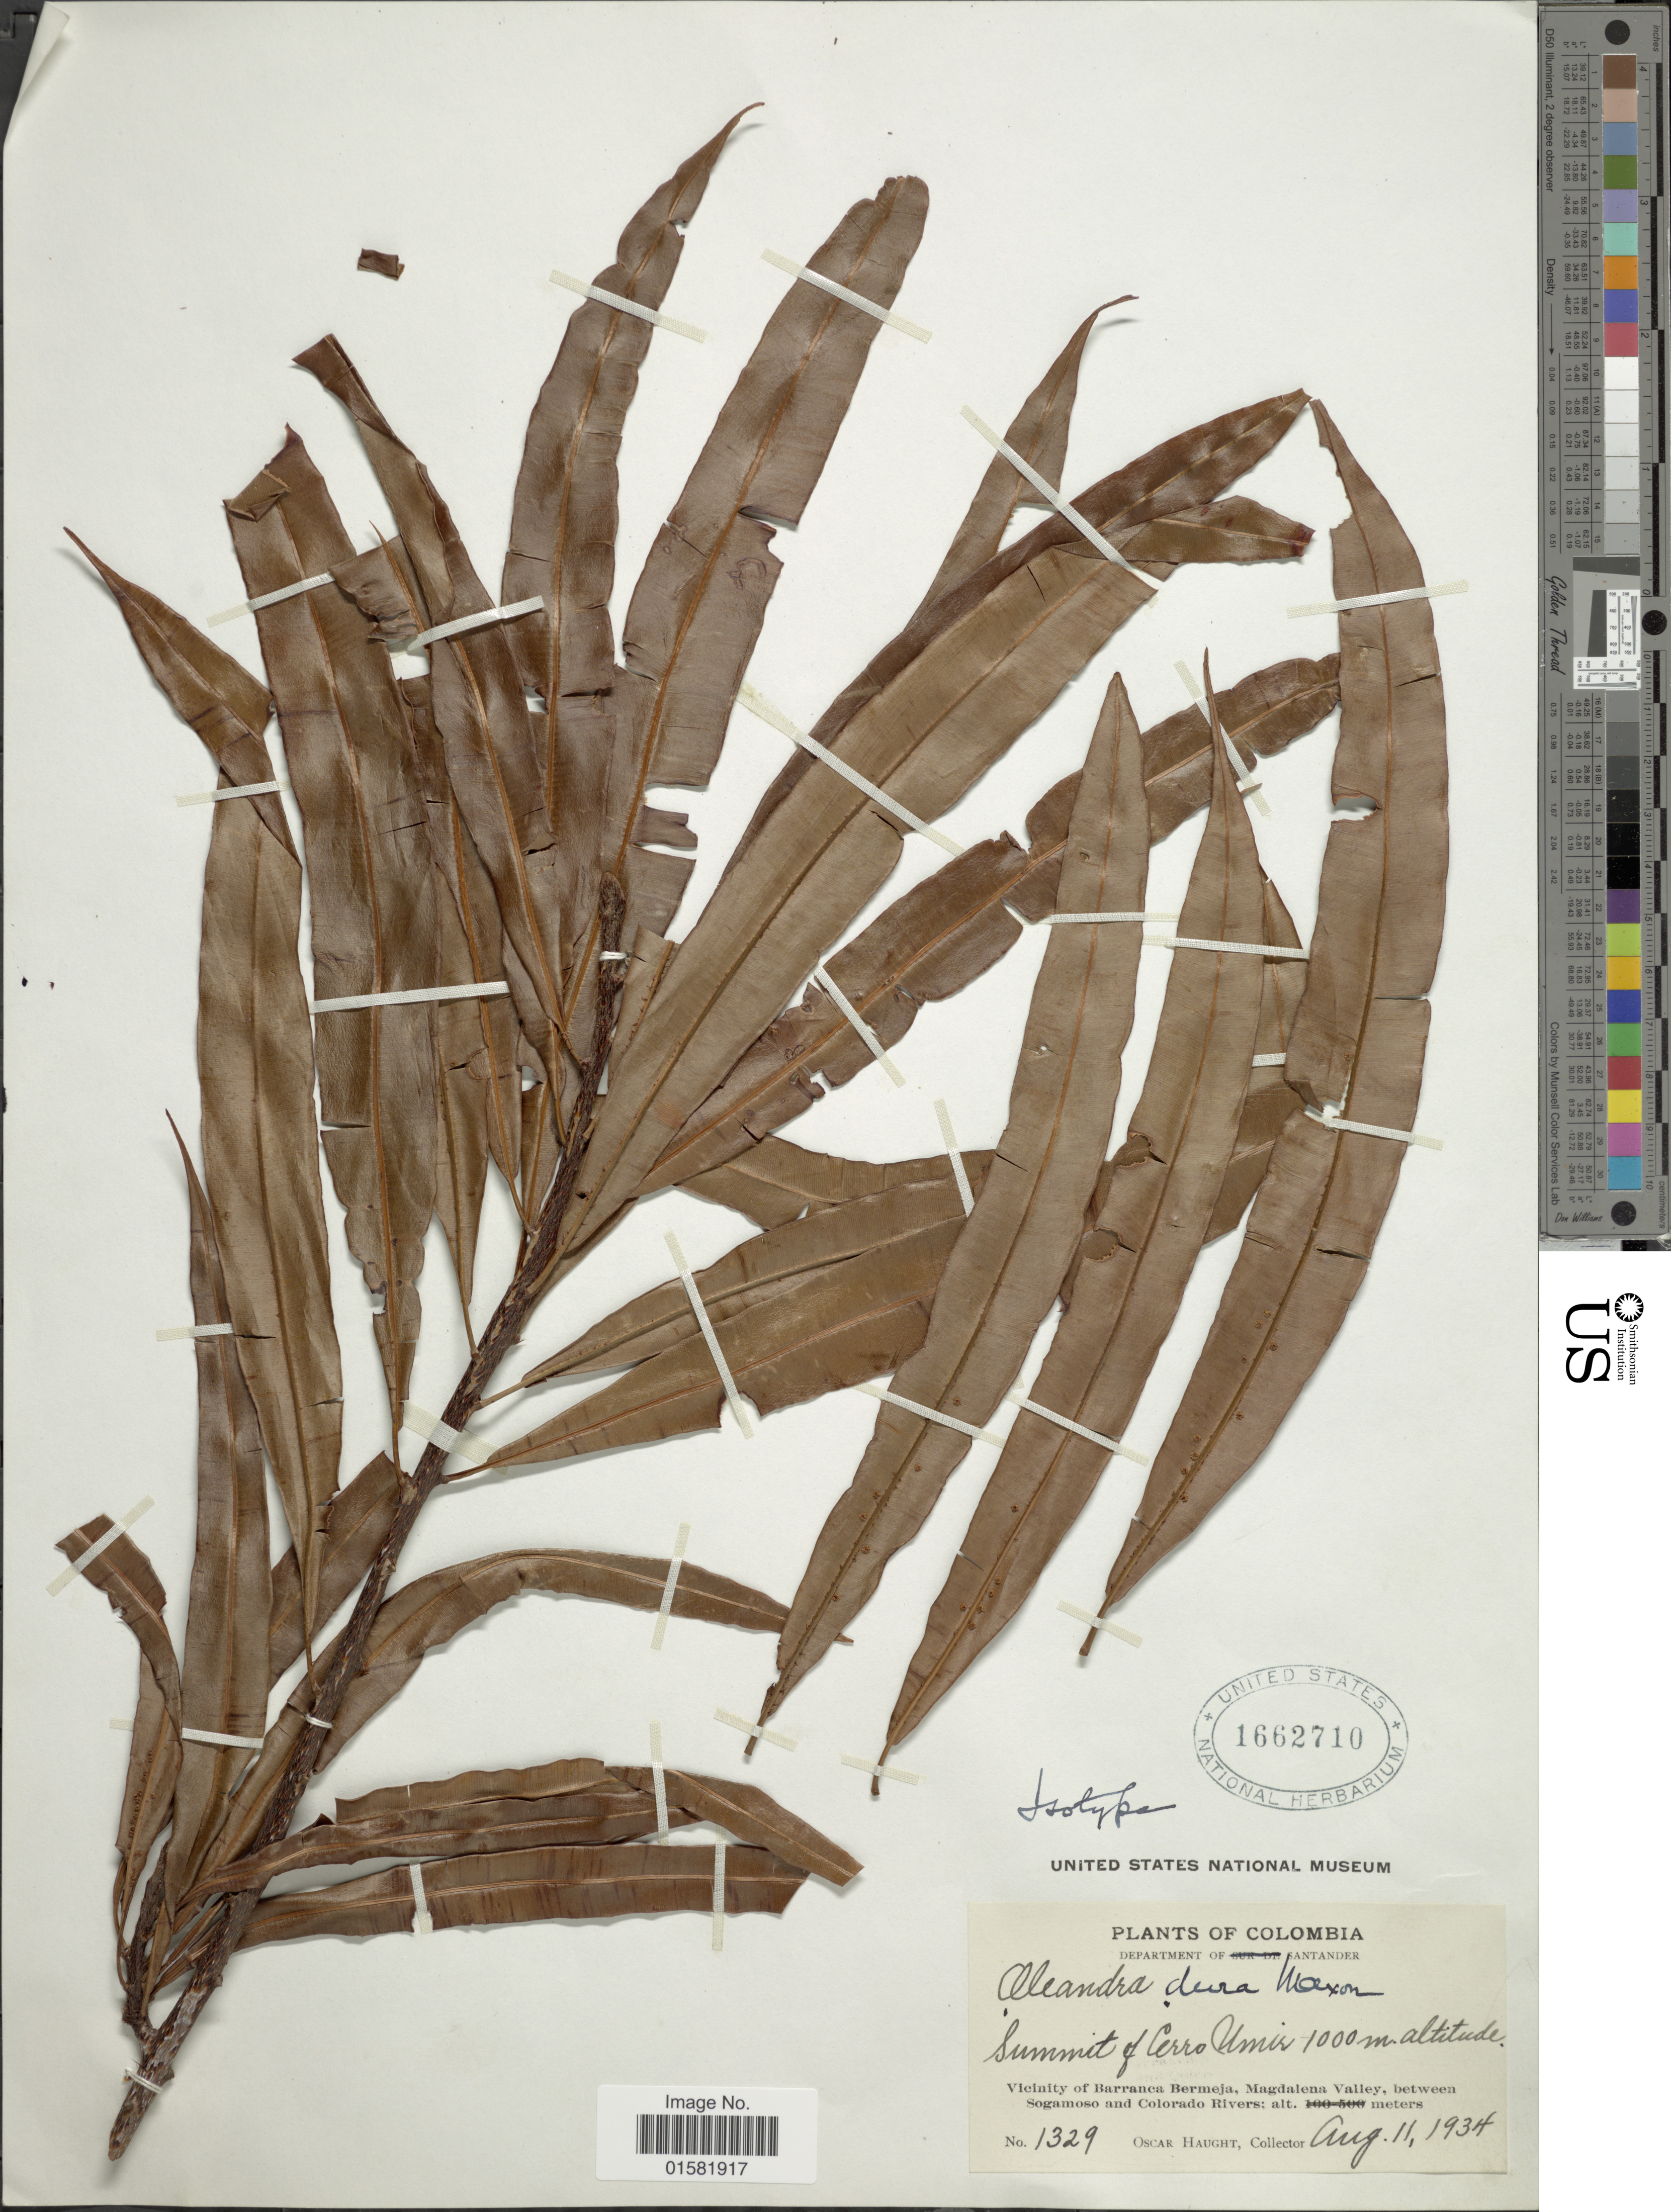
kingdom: Plantae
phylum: Tracheophyta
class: Polypodiopsida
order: Polypodiales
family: Oleandraceae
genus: Oleandra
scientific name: Oleandra pilosa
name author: Hook.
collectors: O. L. Haught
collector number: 1329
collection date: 1934-08-11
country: Colombia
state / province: Santander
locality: Colombia, Department of Santander, Vicinity of Barranca Bermeja, Magdalena Valley, between Sogamoso and Colorado Rivers. Summit of Cerro Umir.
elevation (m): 1000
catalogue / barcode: US 1662710